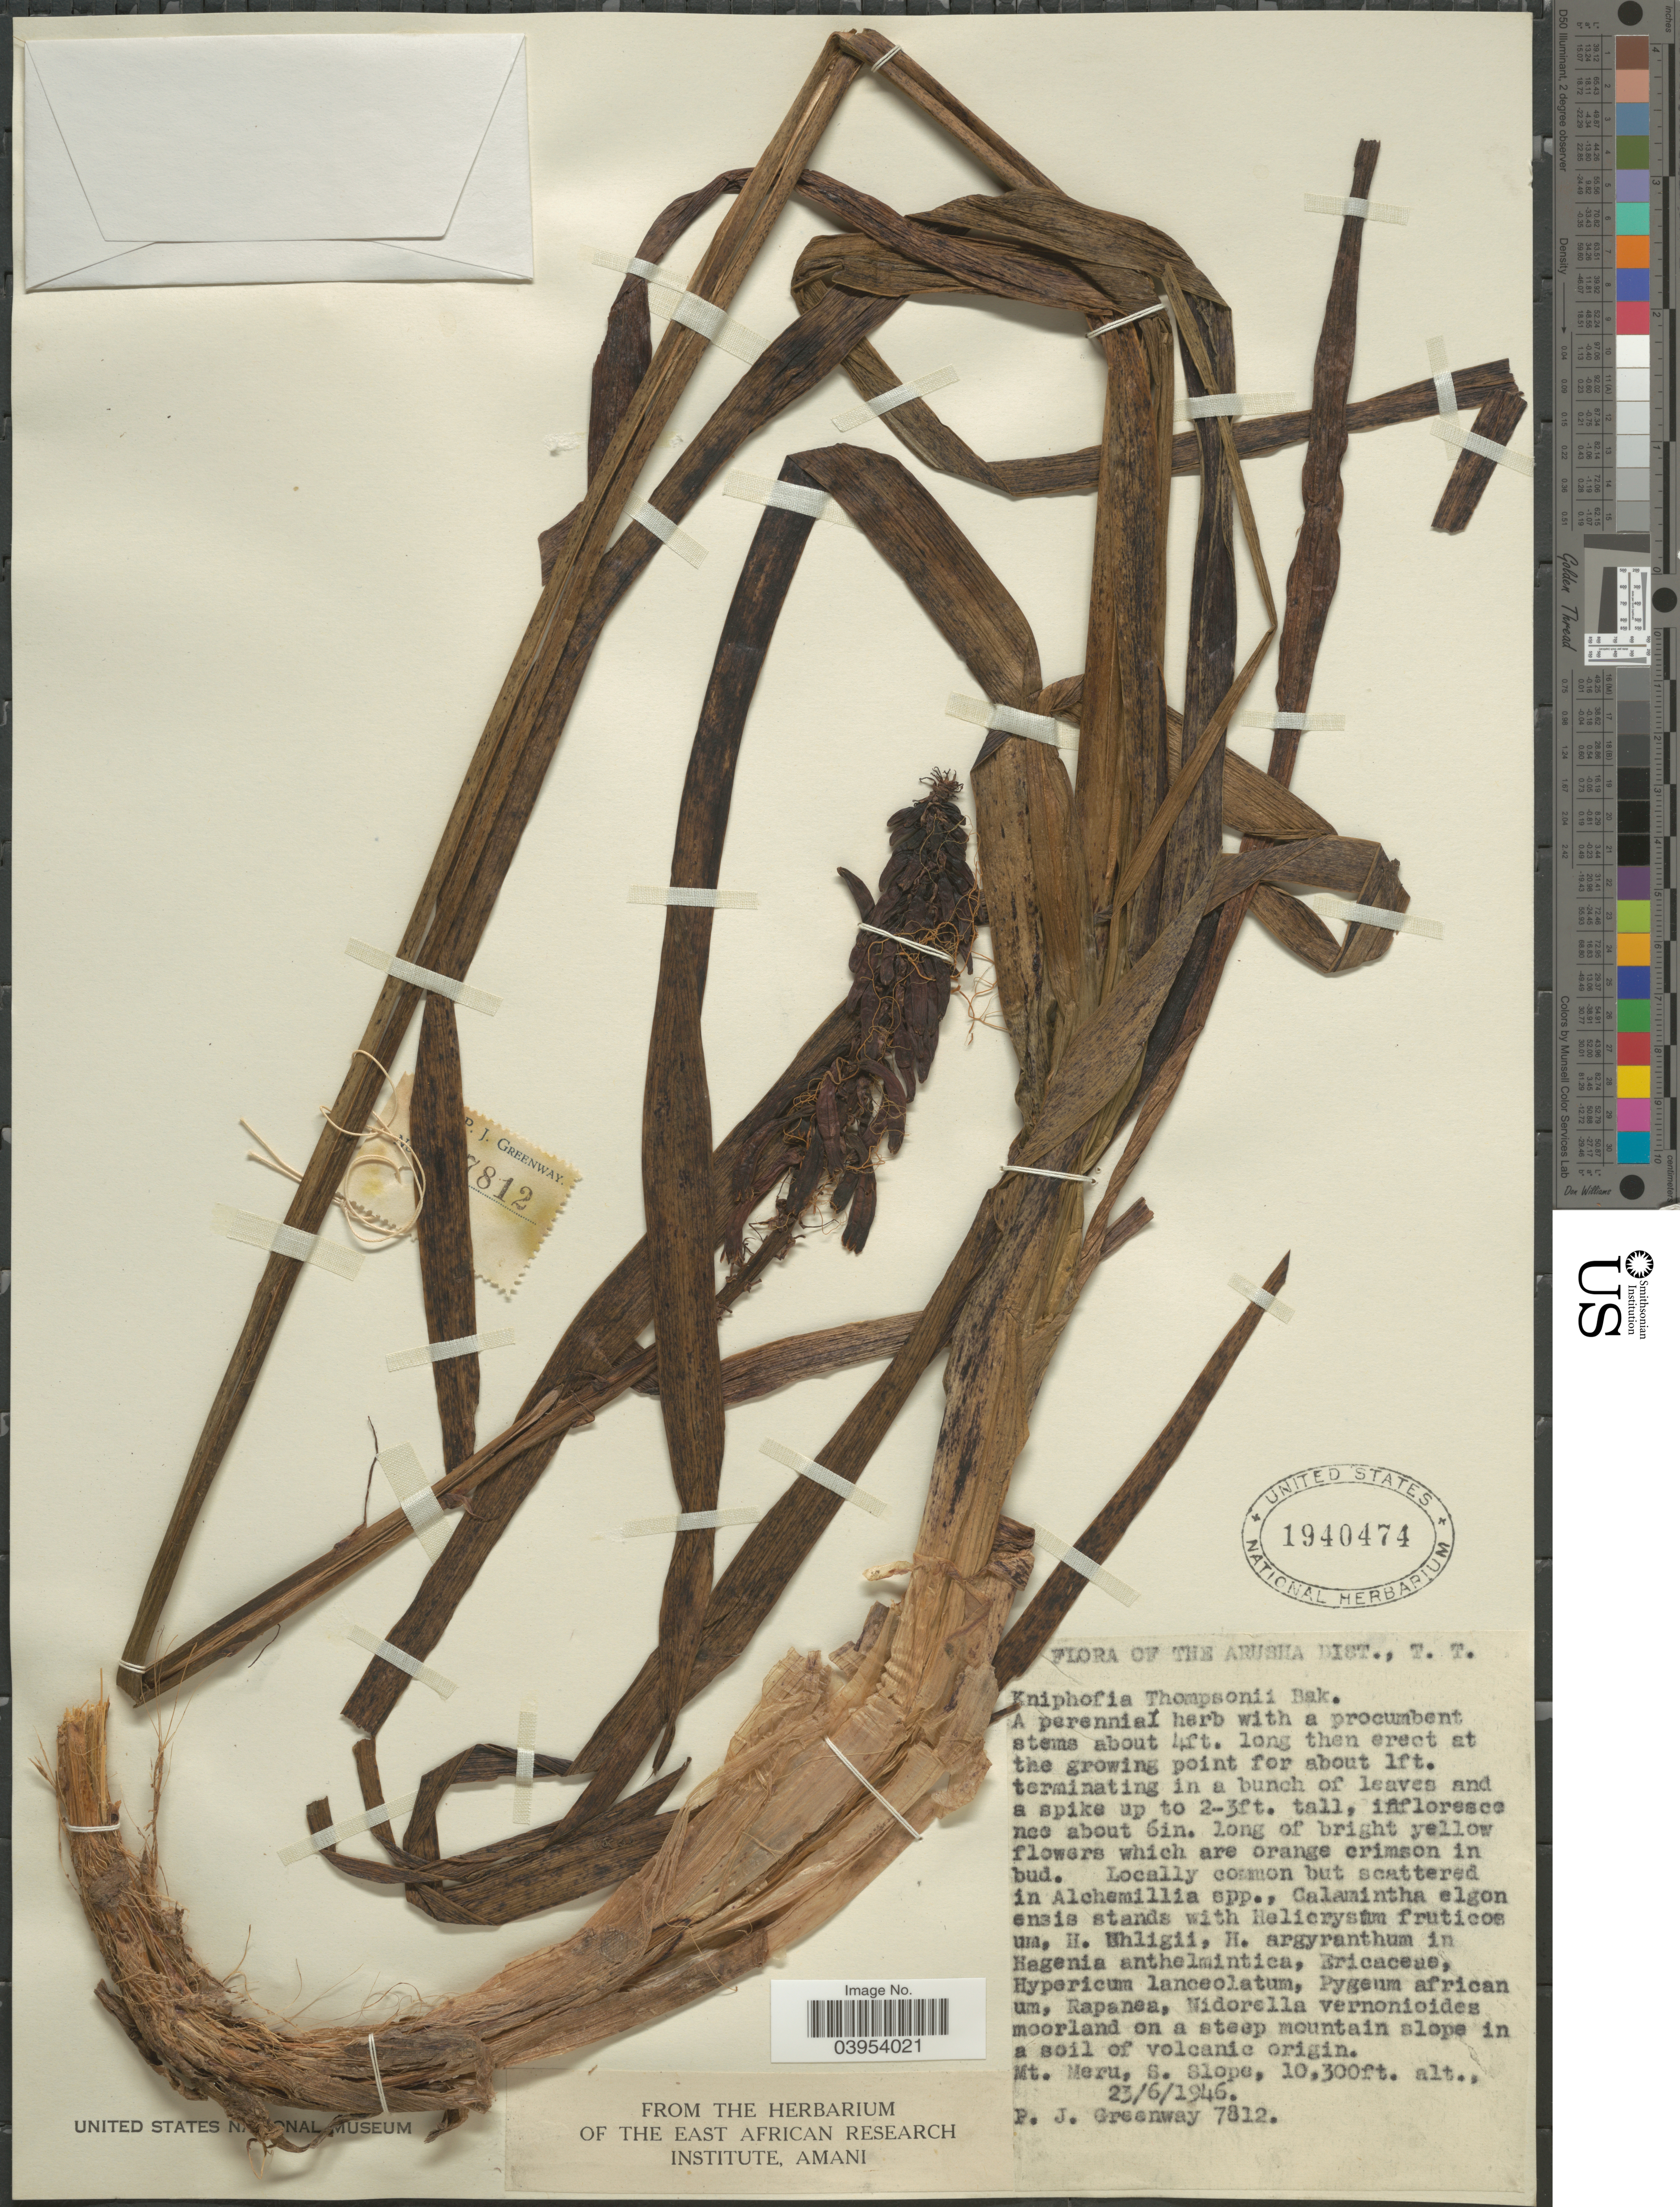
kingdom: Plantae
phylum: Tracheophyta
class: Liliopsida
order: Asparagales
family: Asphodelaceae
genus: Kniphofia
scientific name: Kniphofia thomsonii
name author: Baker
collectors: P. J. Greenway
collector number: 7812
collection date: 1946-06-23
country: Tanzania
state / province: Arusha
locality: The Arusha Dist., T.T. Mt. Meru, s. slope.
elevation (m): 3139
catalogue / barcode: US 1940474